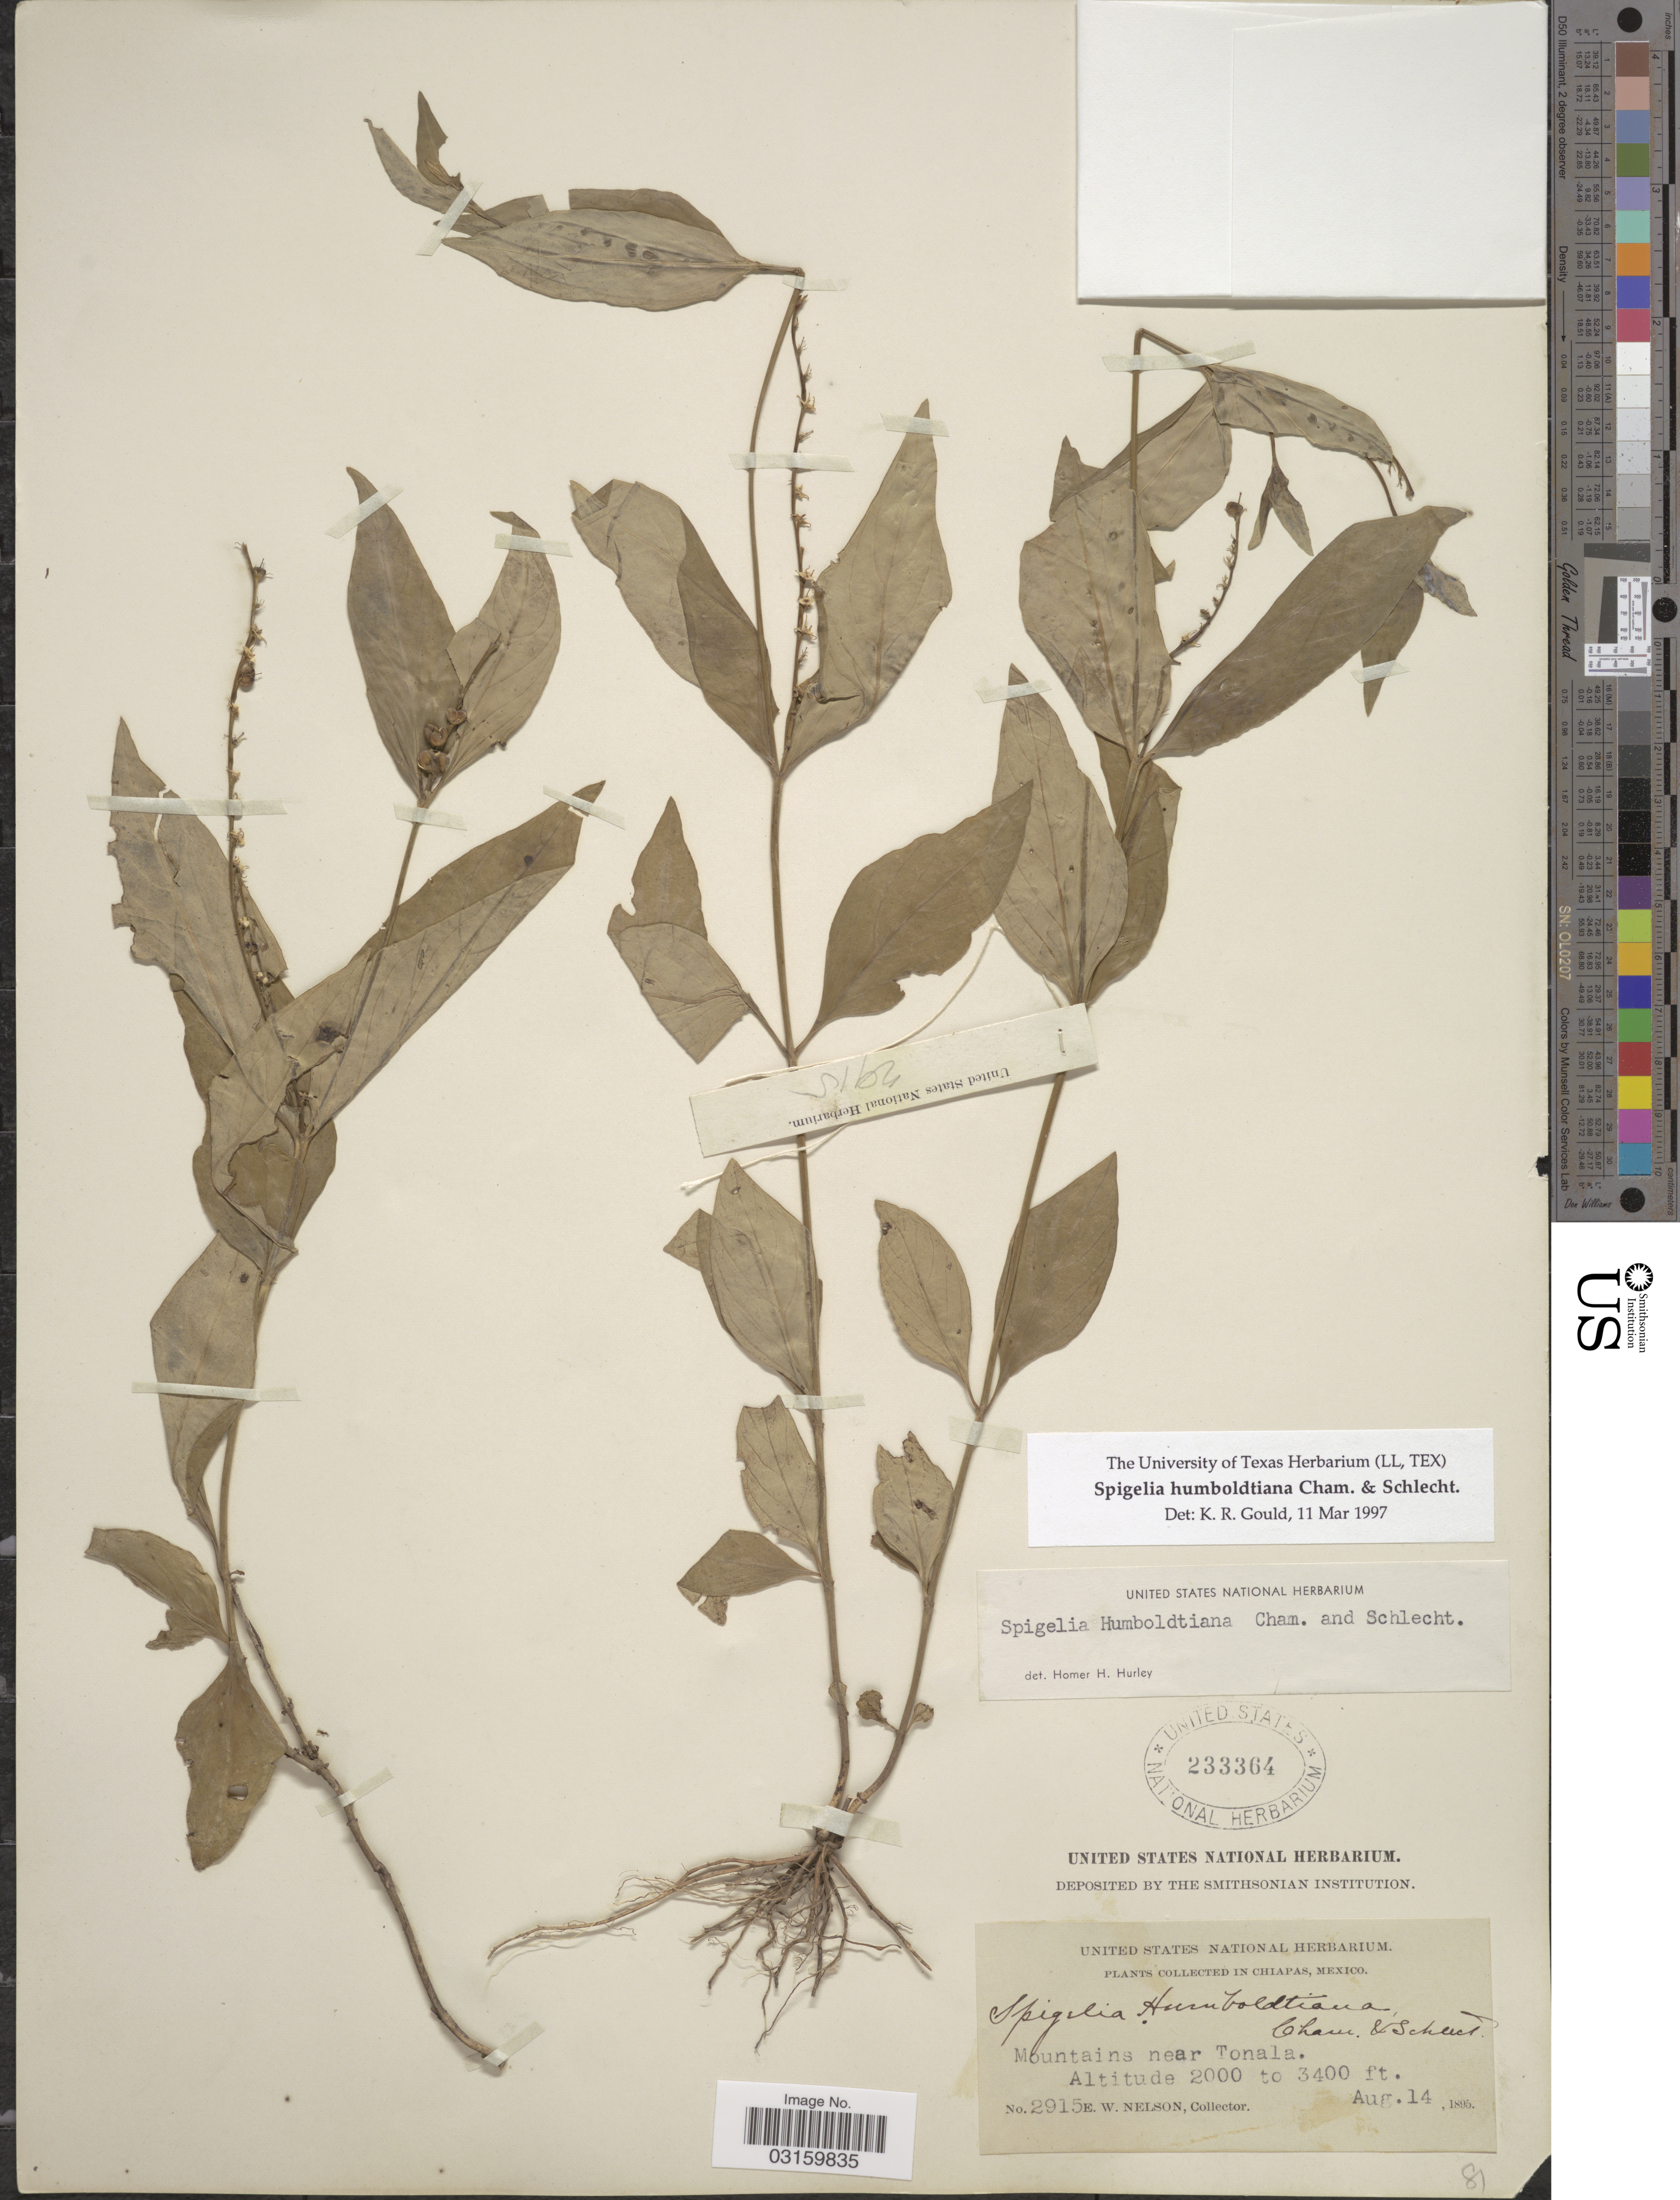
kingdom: Plantae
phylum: Tracheophyta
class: Magnoliopsida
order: Gentianales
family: Loganiaceae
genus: Spigelia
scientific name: Spigelia humboldtiana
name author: Cham. & Schltdl.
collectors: E. W. Nelson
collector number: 2915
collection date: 1895-08-14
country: Mexico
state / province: Chiapas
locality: Mountains near Tonala.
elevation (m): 610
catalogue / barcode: US 233364